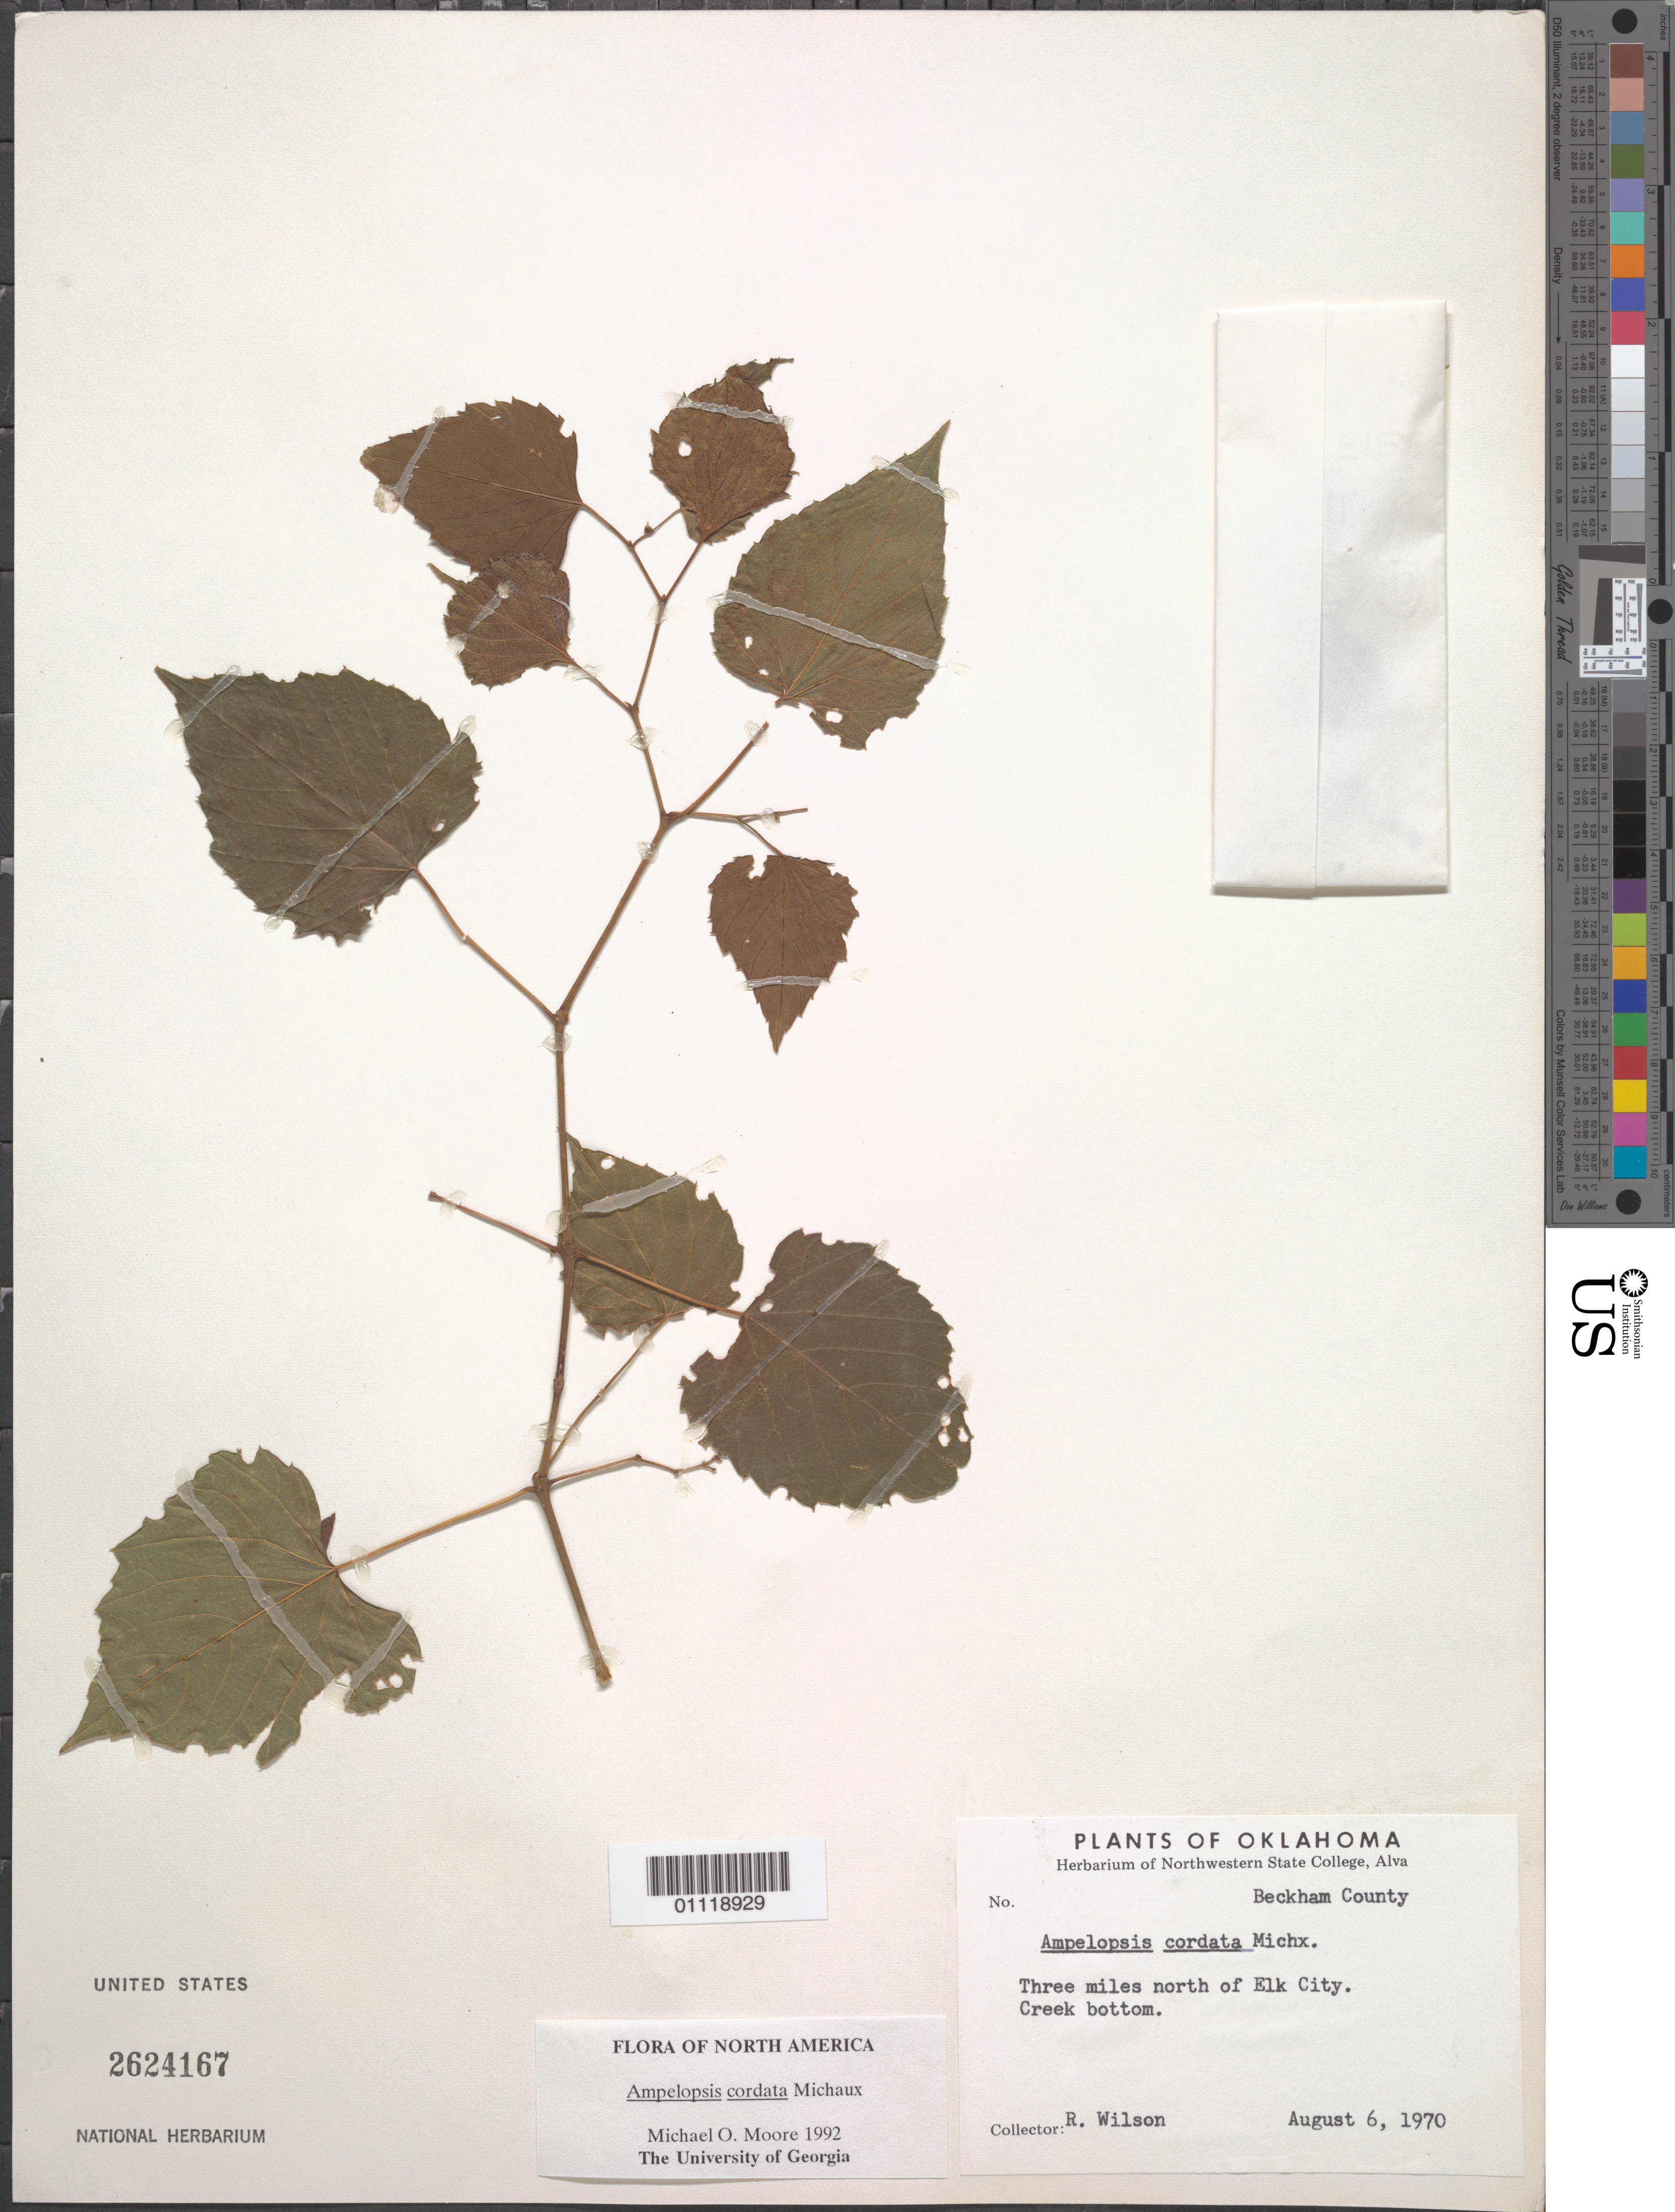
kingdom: Plantae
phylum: Tracheophyta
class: Magnoliopsida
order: Vitales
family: Vitaceae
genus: Ampelopsis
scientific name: Ampelopsis cordata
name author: Michx.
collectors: H. R. Wilson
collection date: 1970-08-06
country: United States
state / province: Oklahoma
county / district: Beckham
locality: Three mi N of Elk City. Creek bottom.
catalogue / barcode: US 2624167